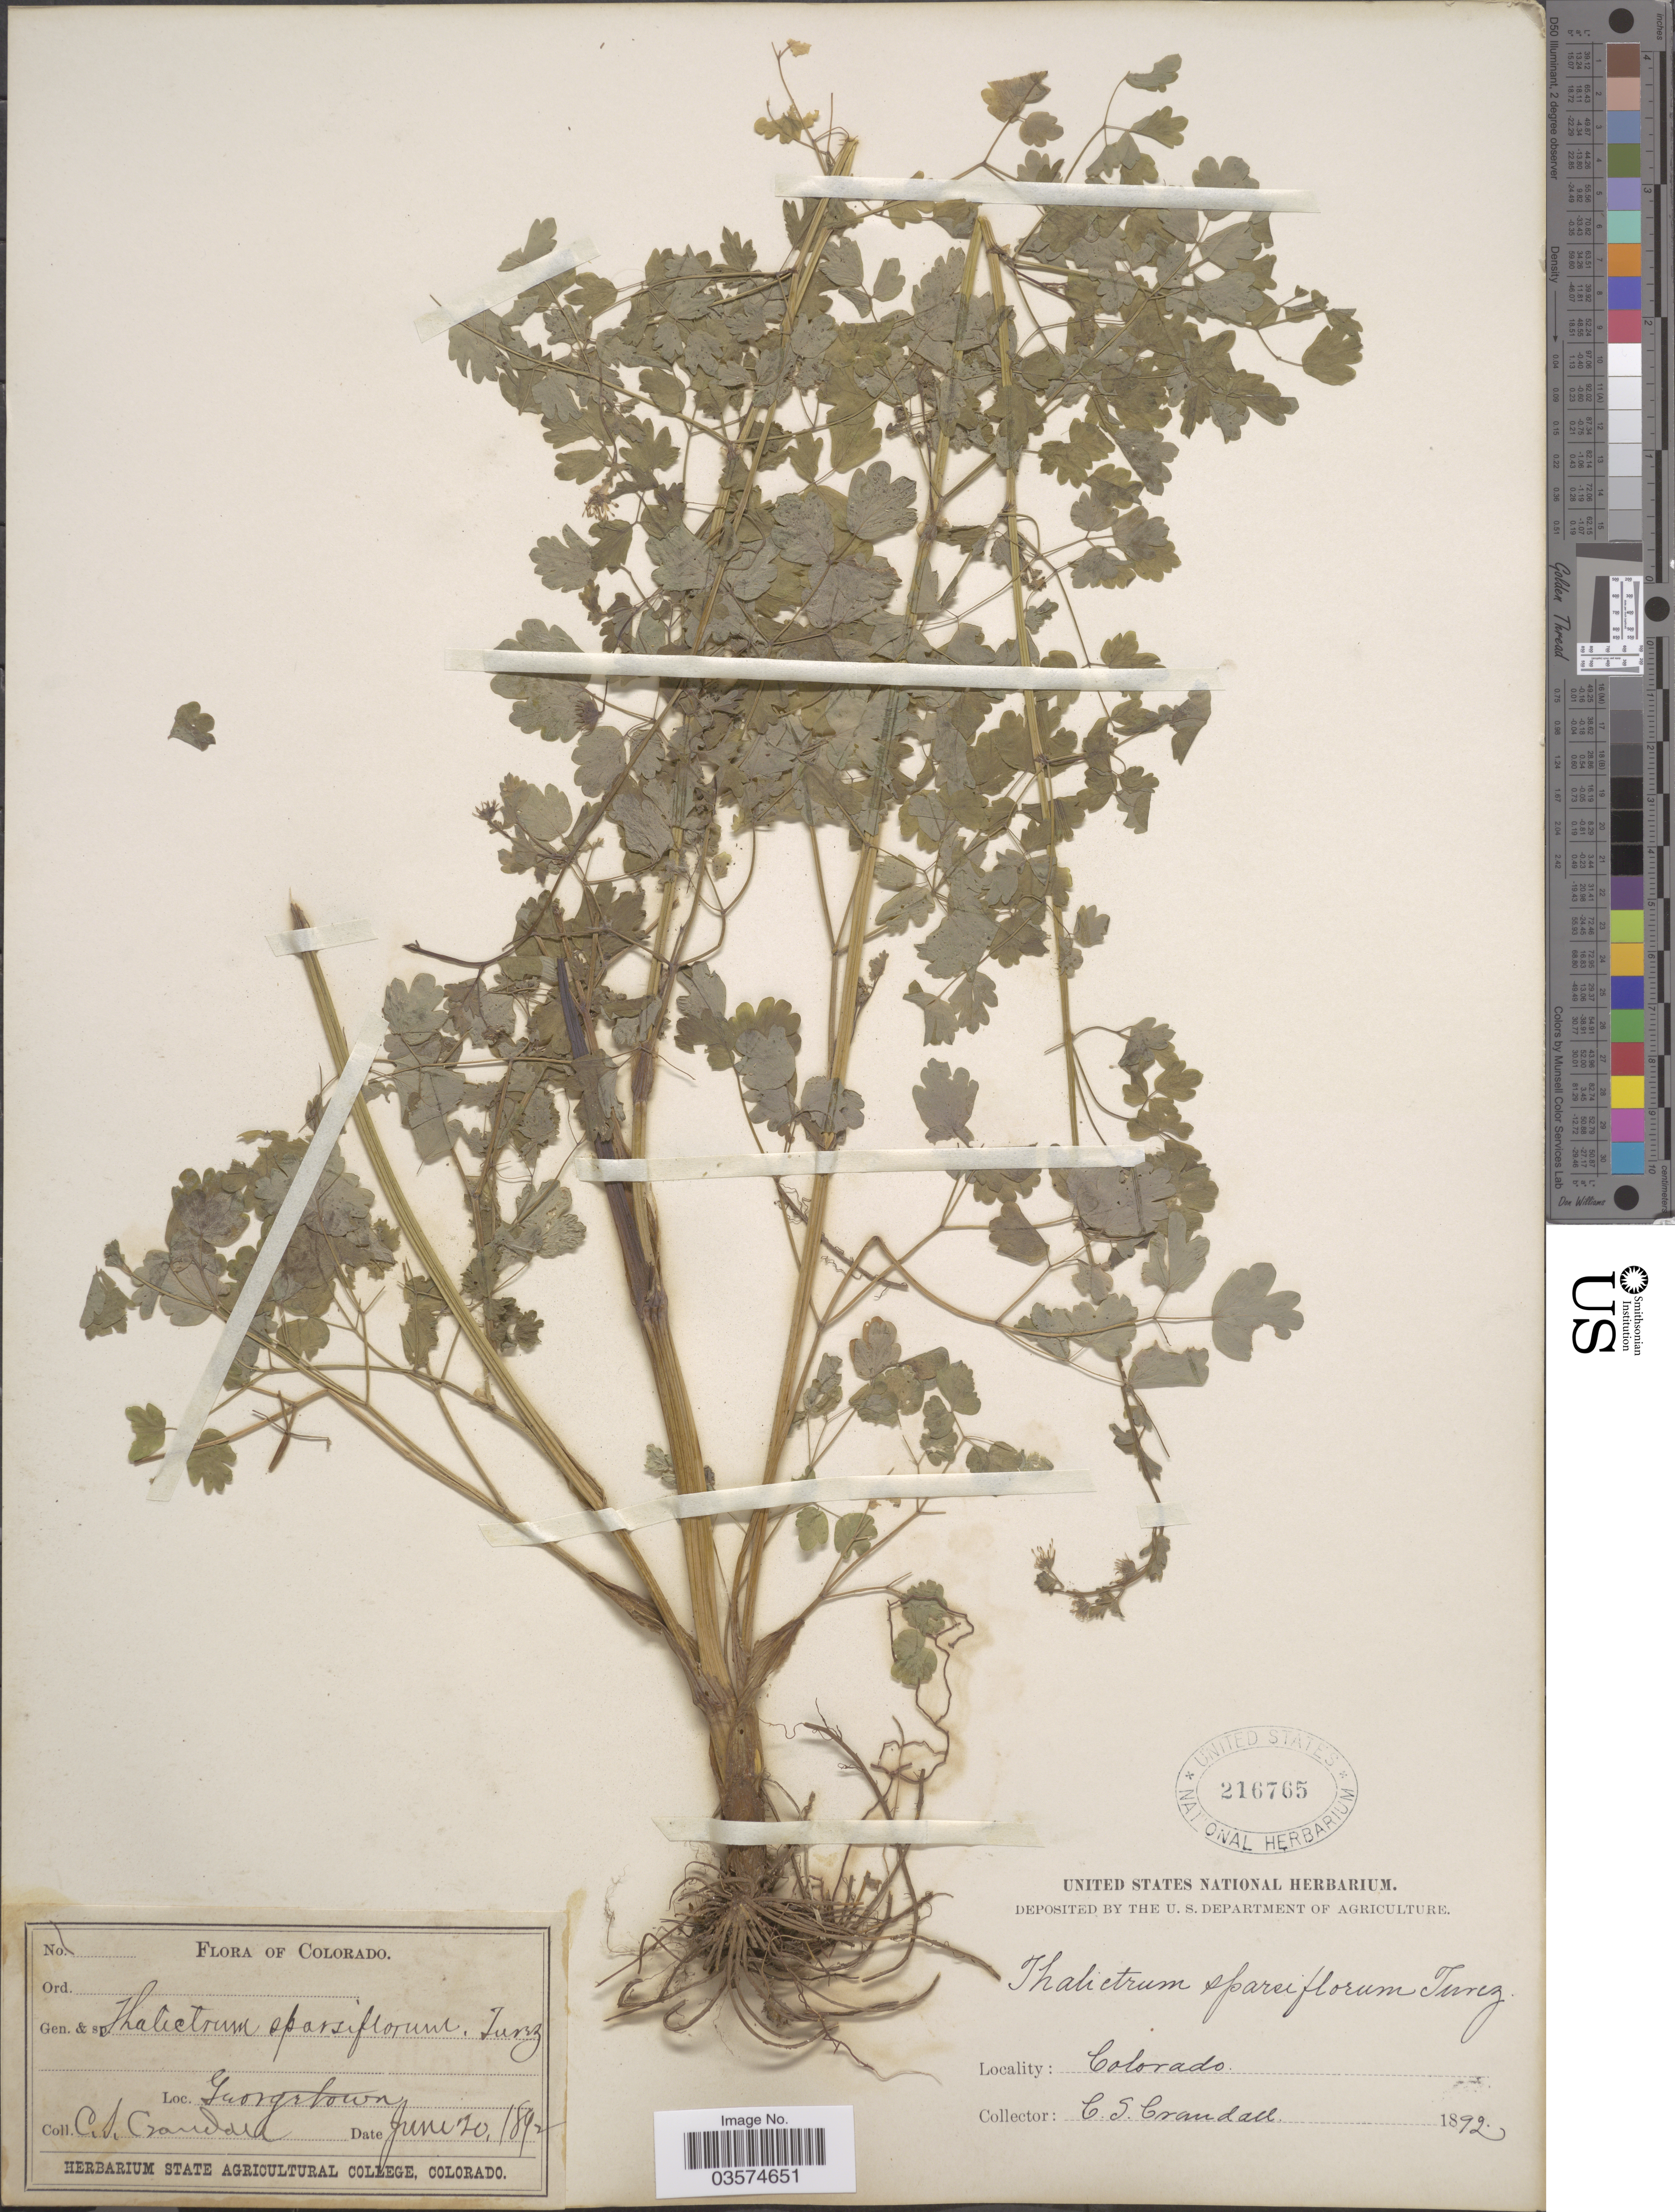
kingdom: Plantae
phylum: Tracheophyta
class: Magnoliopsida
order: Ranunculales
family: Ranunculaceae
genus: Thalictrum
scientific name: Thalictrum sparsiflorum var. saximontanum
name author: B. Boivin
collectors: C. Crandall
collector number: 1?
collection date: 1892-06-20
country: United States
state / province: Colorado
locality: Georgetown.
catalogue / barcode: US 216765